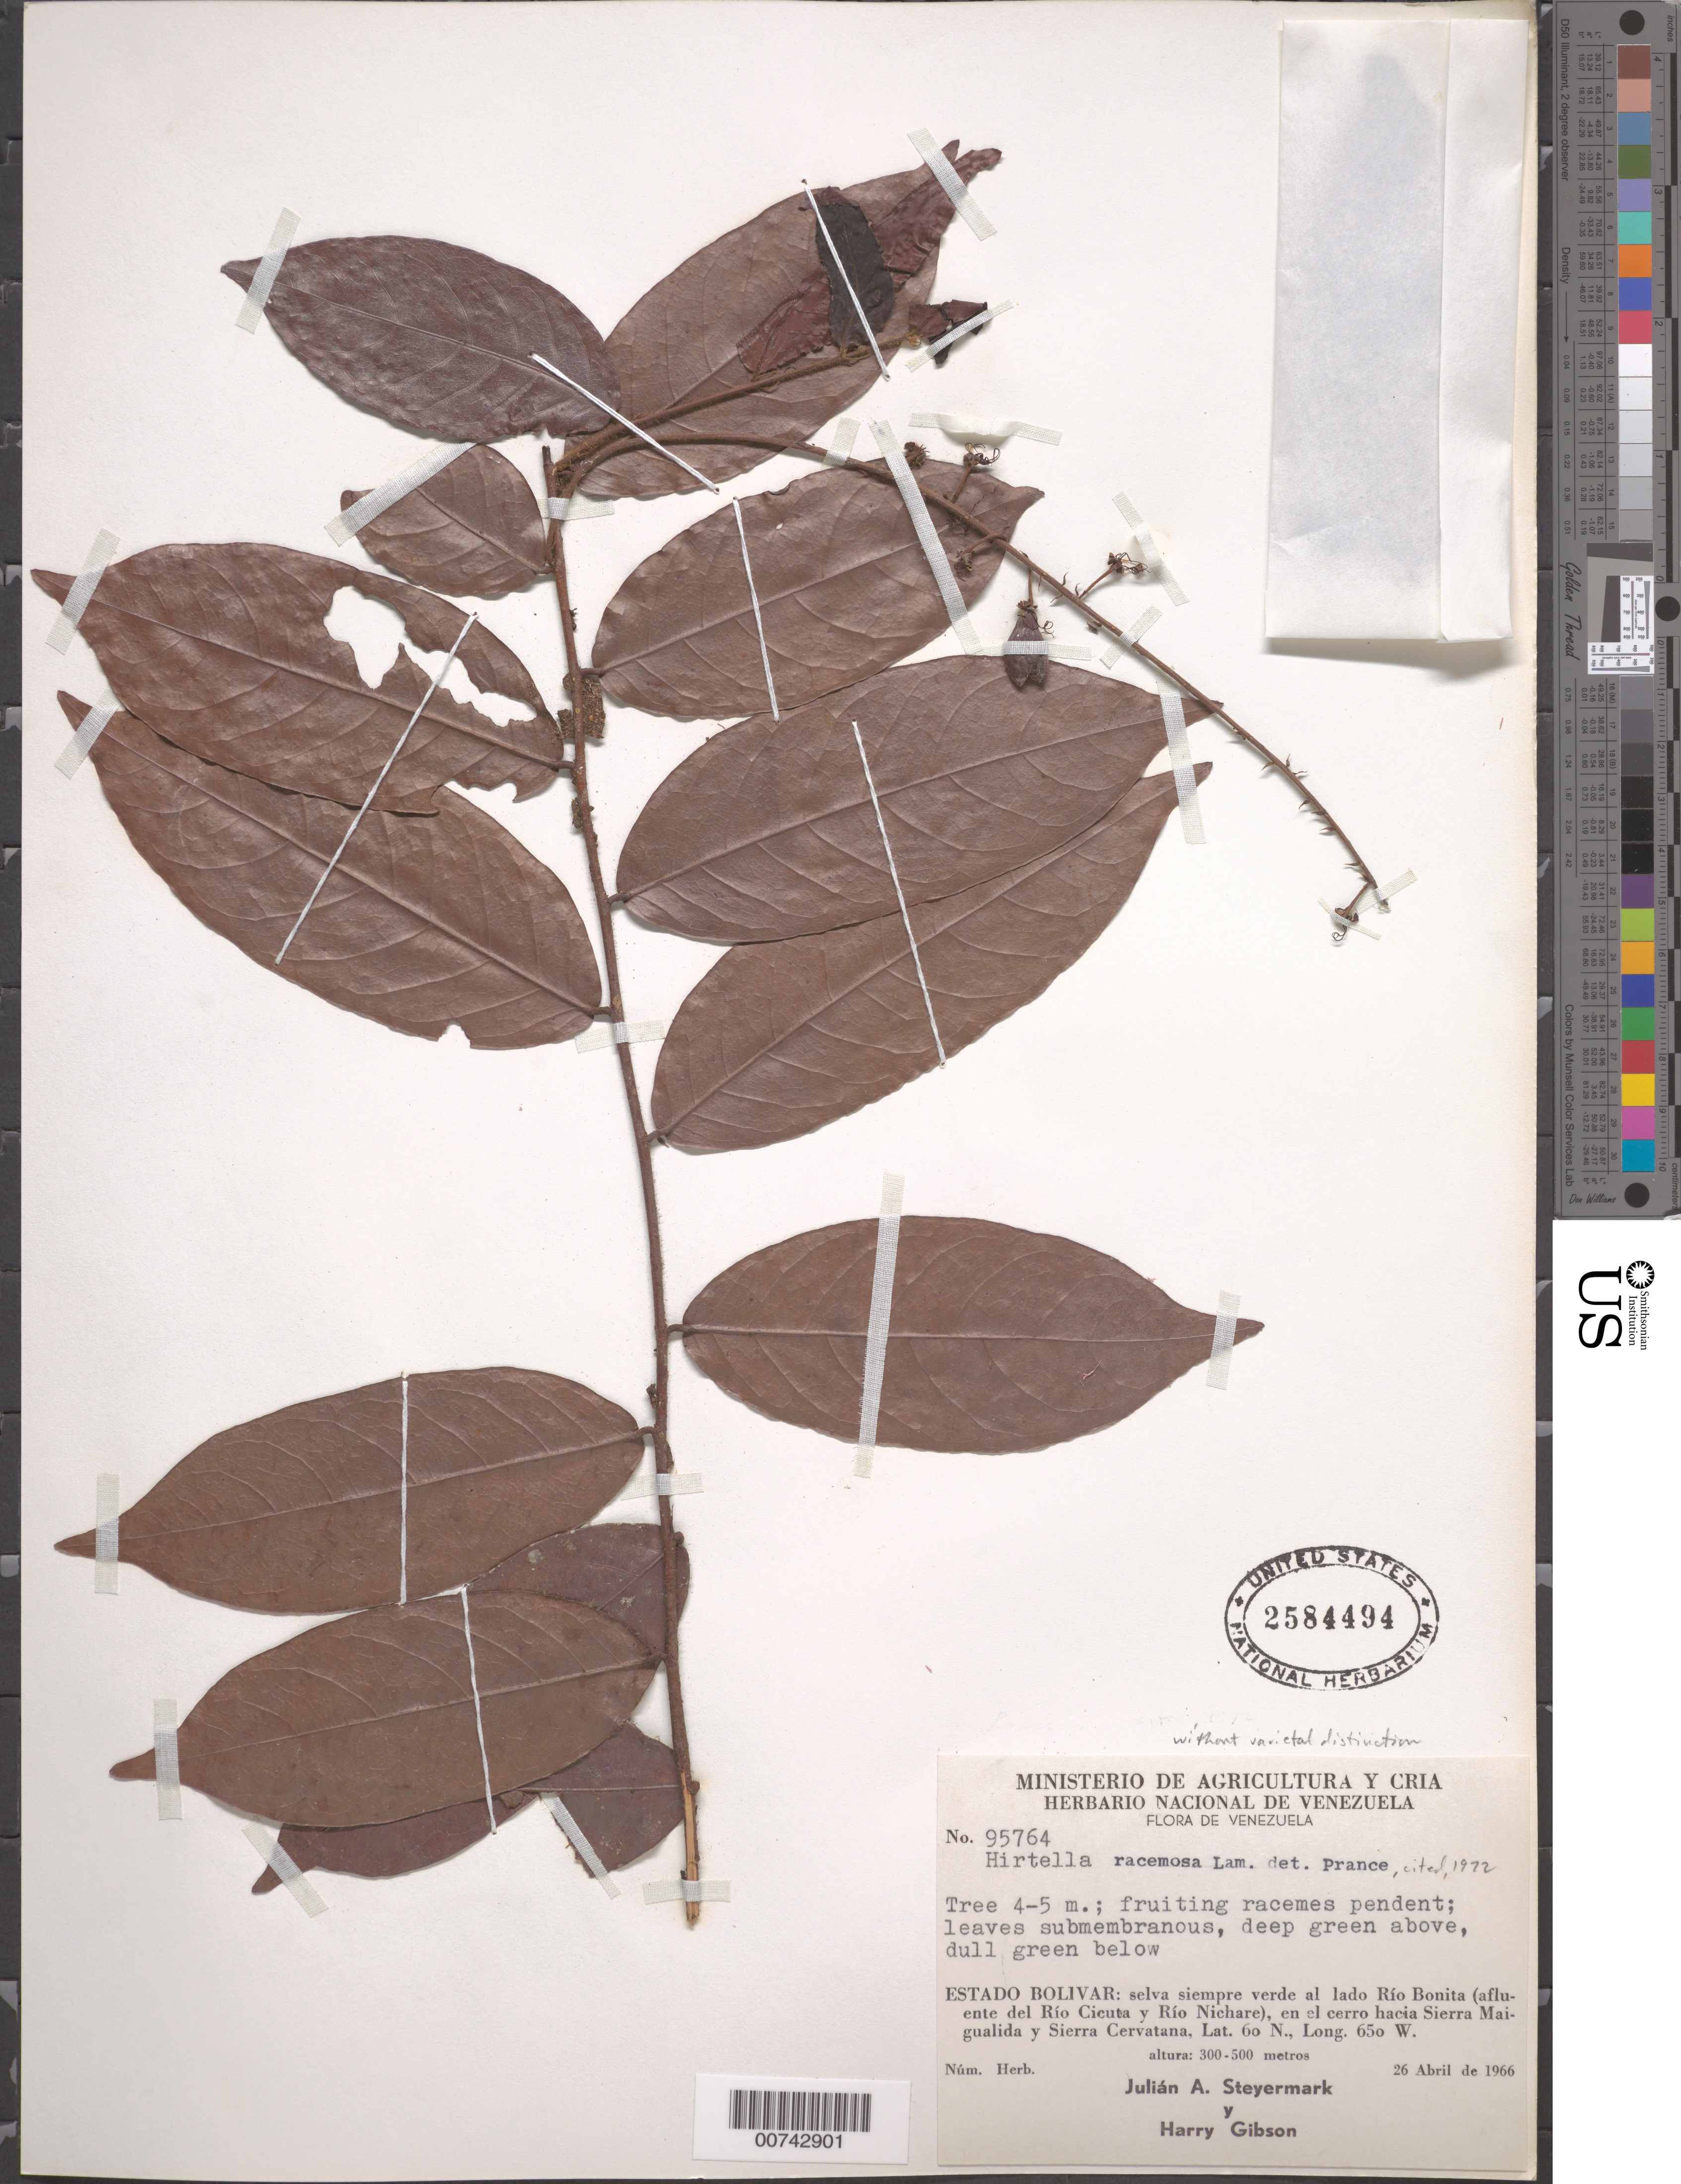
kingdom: Plantae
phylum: Tracheophyta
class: Magnoliopsida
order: Malpighiales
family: Chrysobalanaceae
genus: Hirtella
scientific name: Hirtella racemosa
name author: Lam.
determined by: Prance, G. T.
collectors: J. Steyermark & H. Gibson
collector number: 95764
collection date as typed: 26-Apr-66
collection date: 1966-04-26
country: Venezuela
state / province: Bolívar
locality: Río Bonita (aflu. Río Cicuta y Río Nichare), Cerro hacia Sierra Maigualida y Sierra Cervatana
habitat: Evergreen forest along river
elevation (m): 300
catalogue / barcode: US 2584494